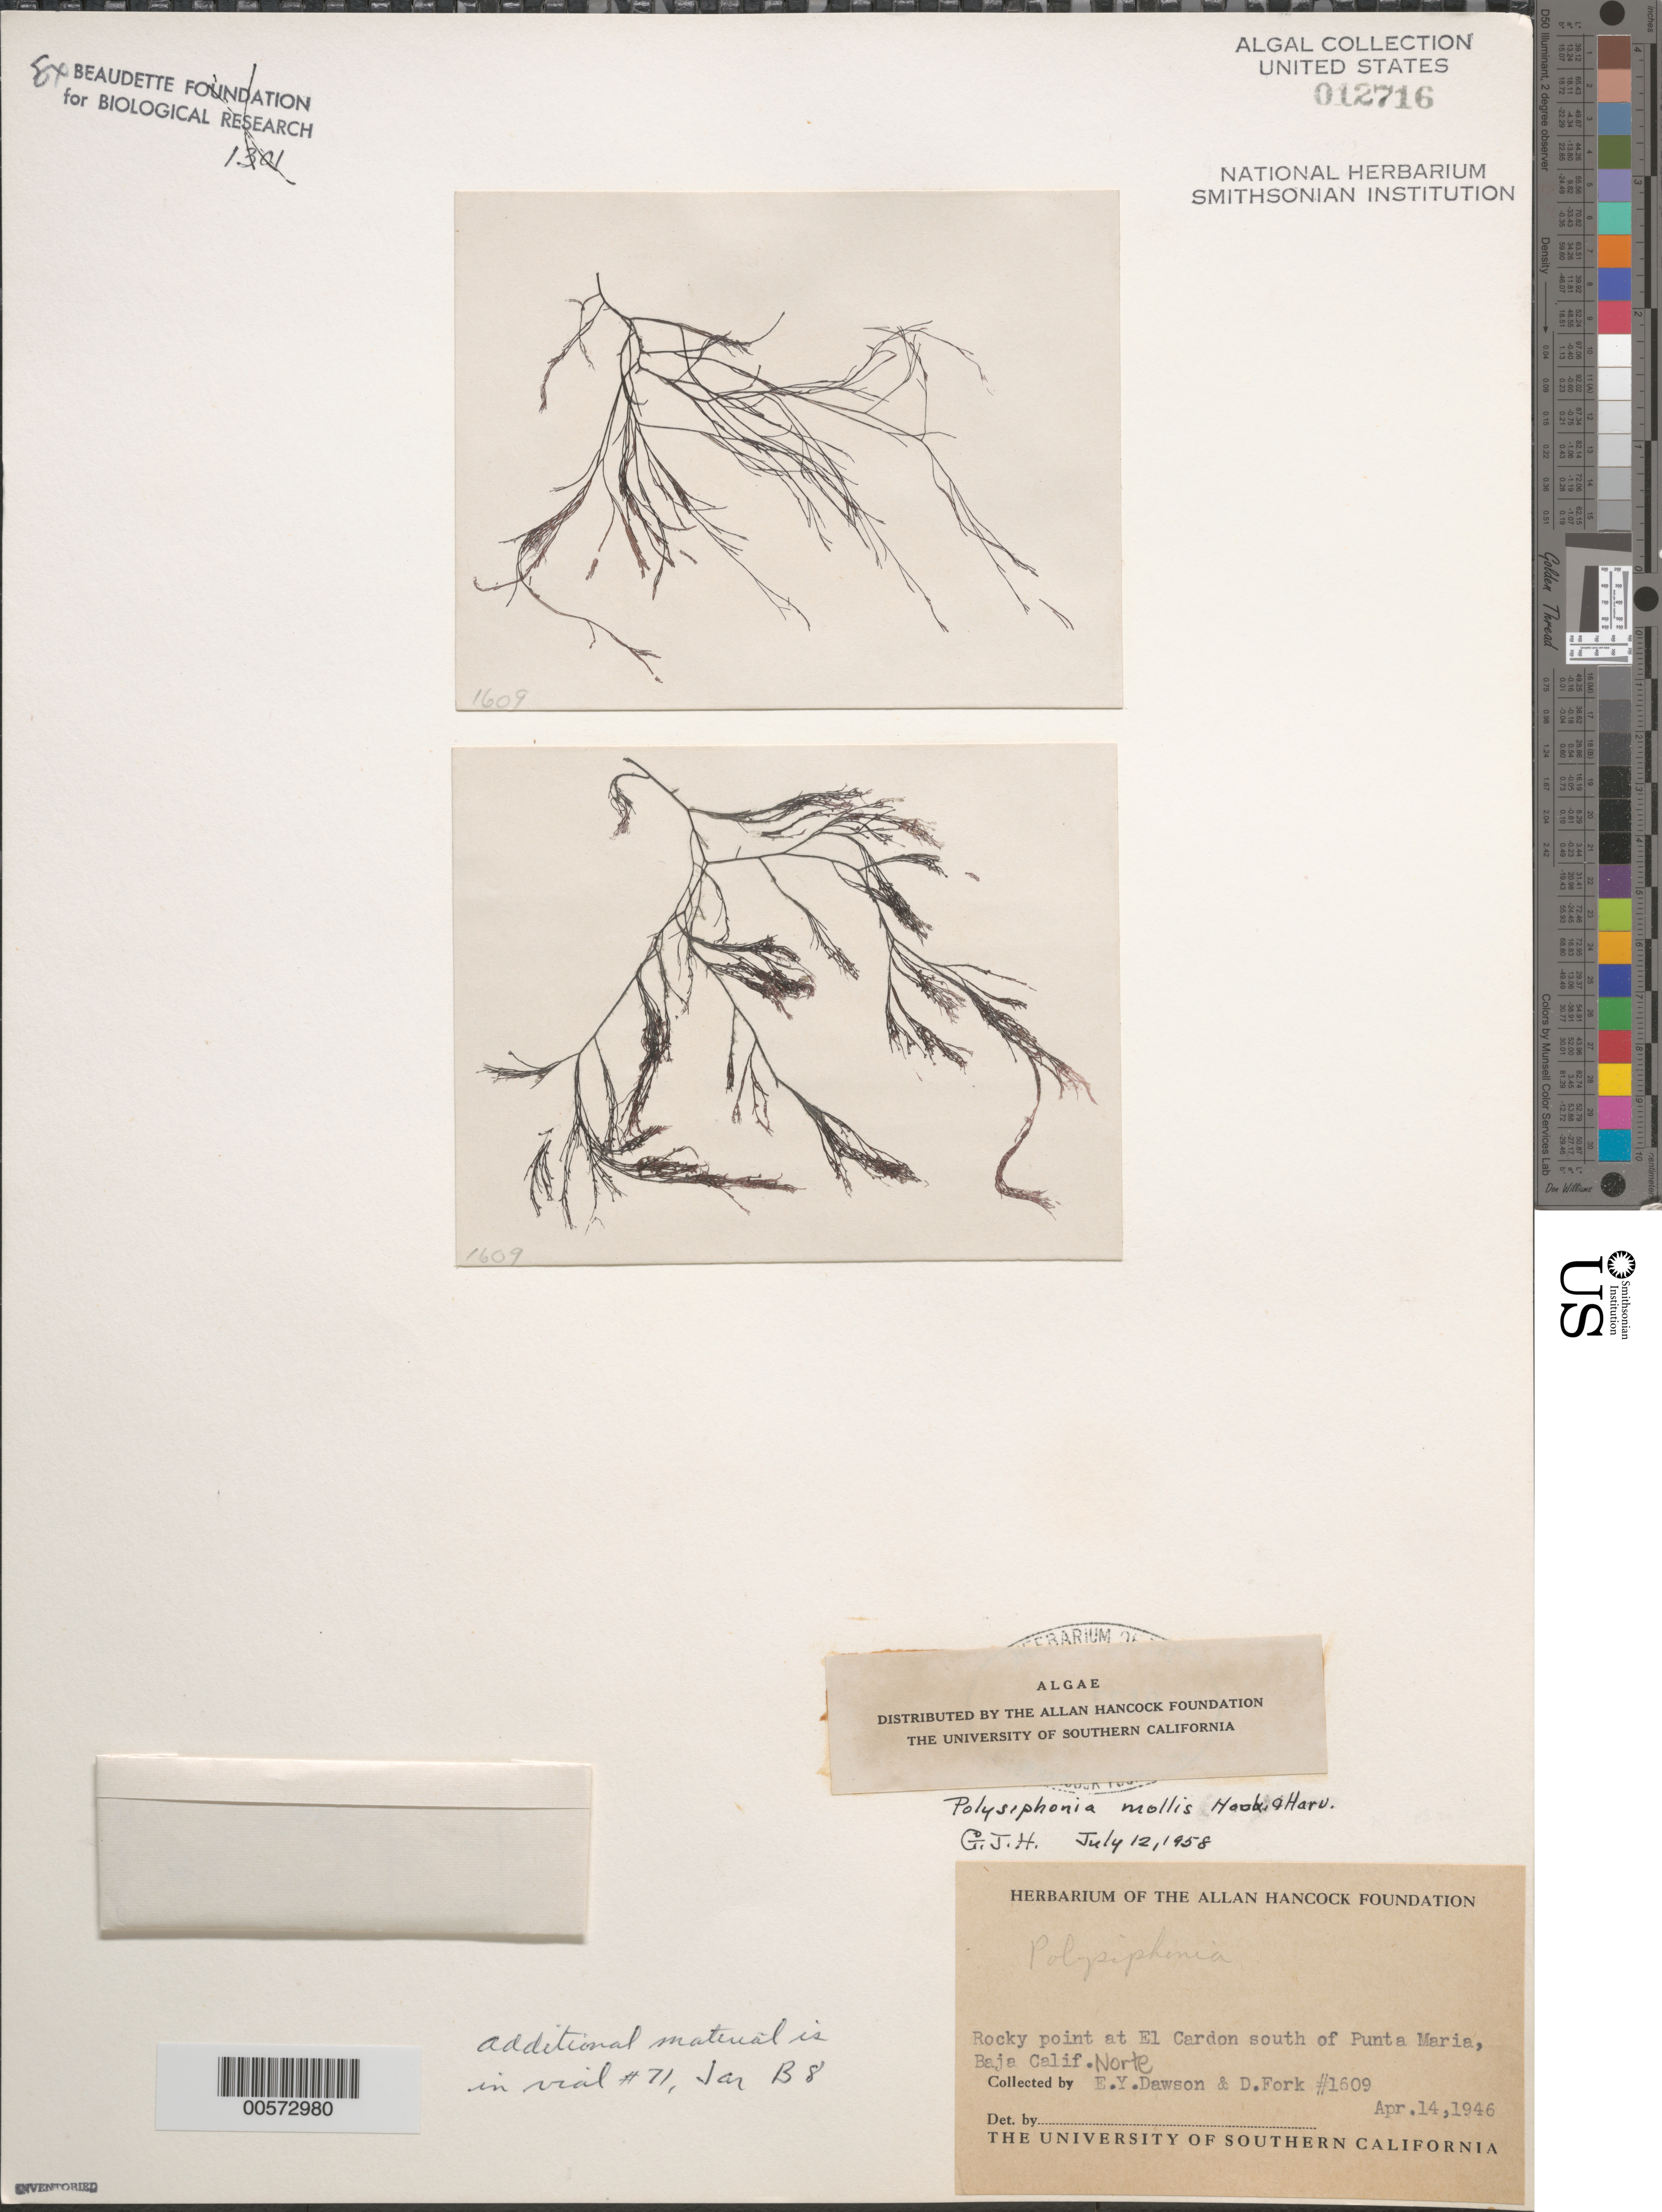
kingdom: Plantae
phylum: Rhodophyta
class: Florideophyceae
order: Ceramiales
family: Rhodomelaceae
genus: Polysiphonia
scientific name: Polysiphonia mollis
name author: Hook. f. & Harv.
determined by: Hollenberg, George J.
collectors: E. Y. Dawson & D. Fork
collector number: EYD 1609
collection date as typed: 14 Apr 1946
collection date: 1946-04-14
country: Mexico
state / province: Baja California Norte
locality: El Cardon, south of Punta Maria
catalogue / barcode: US 12716